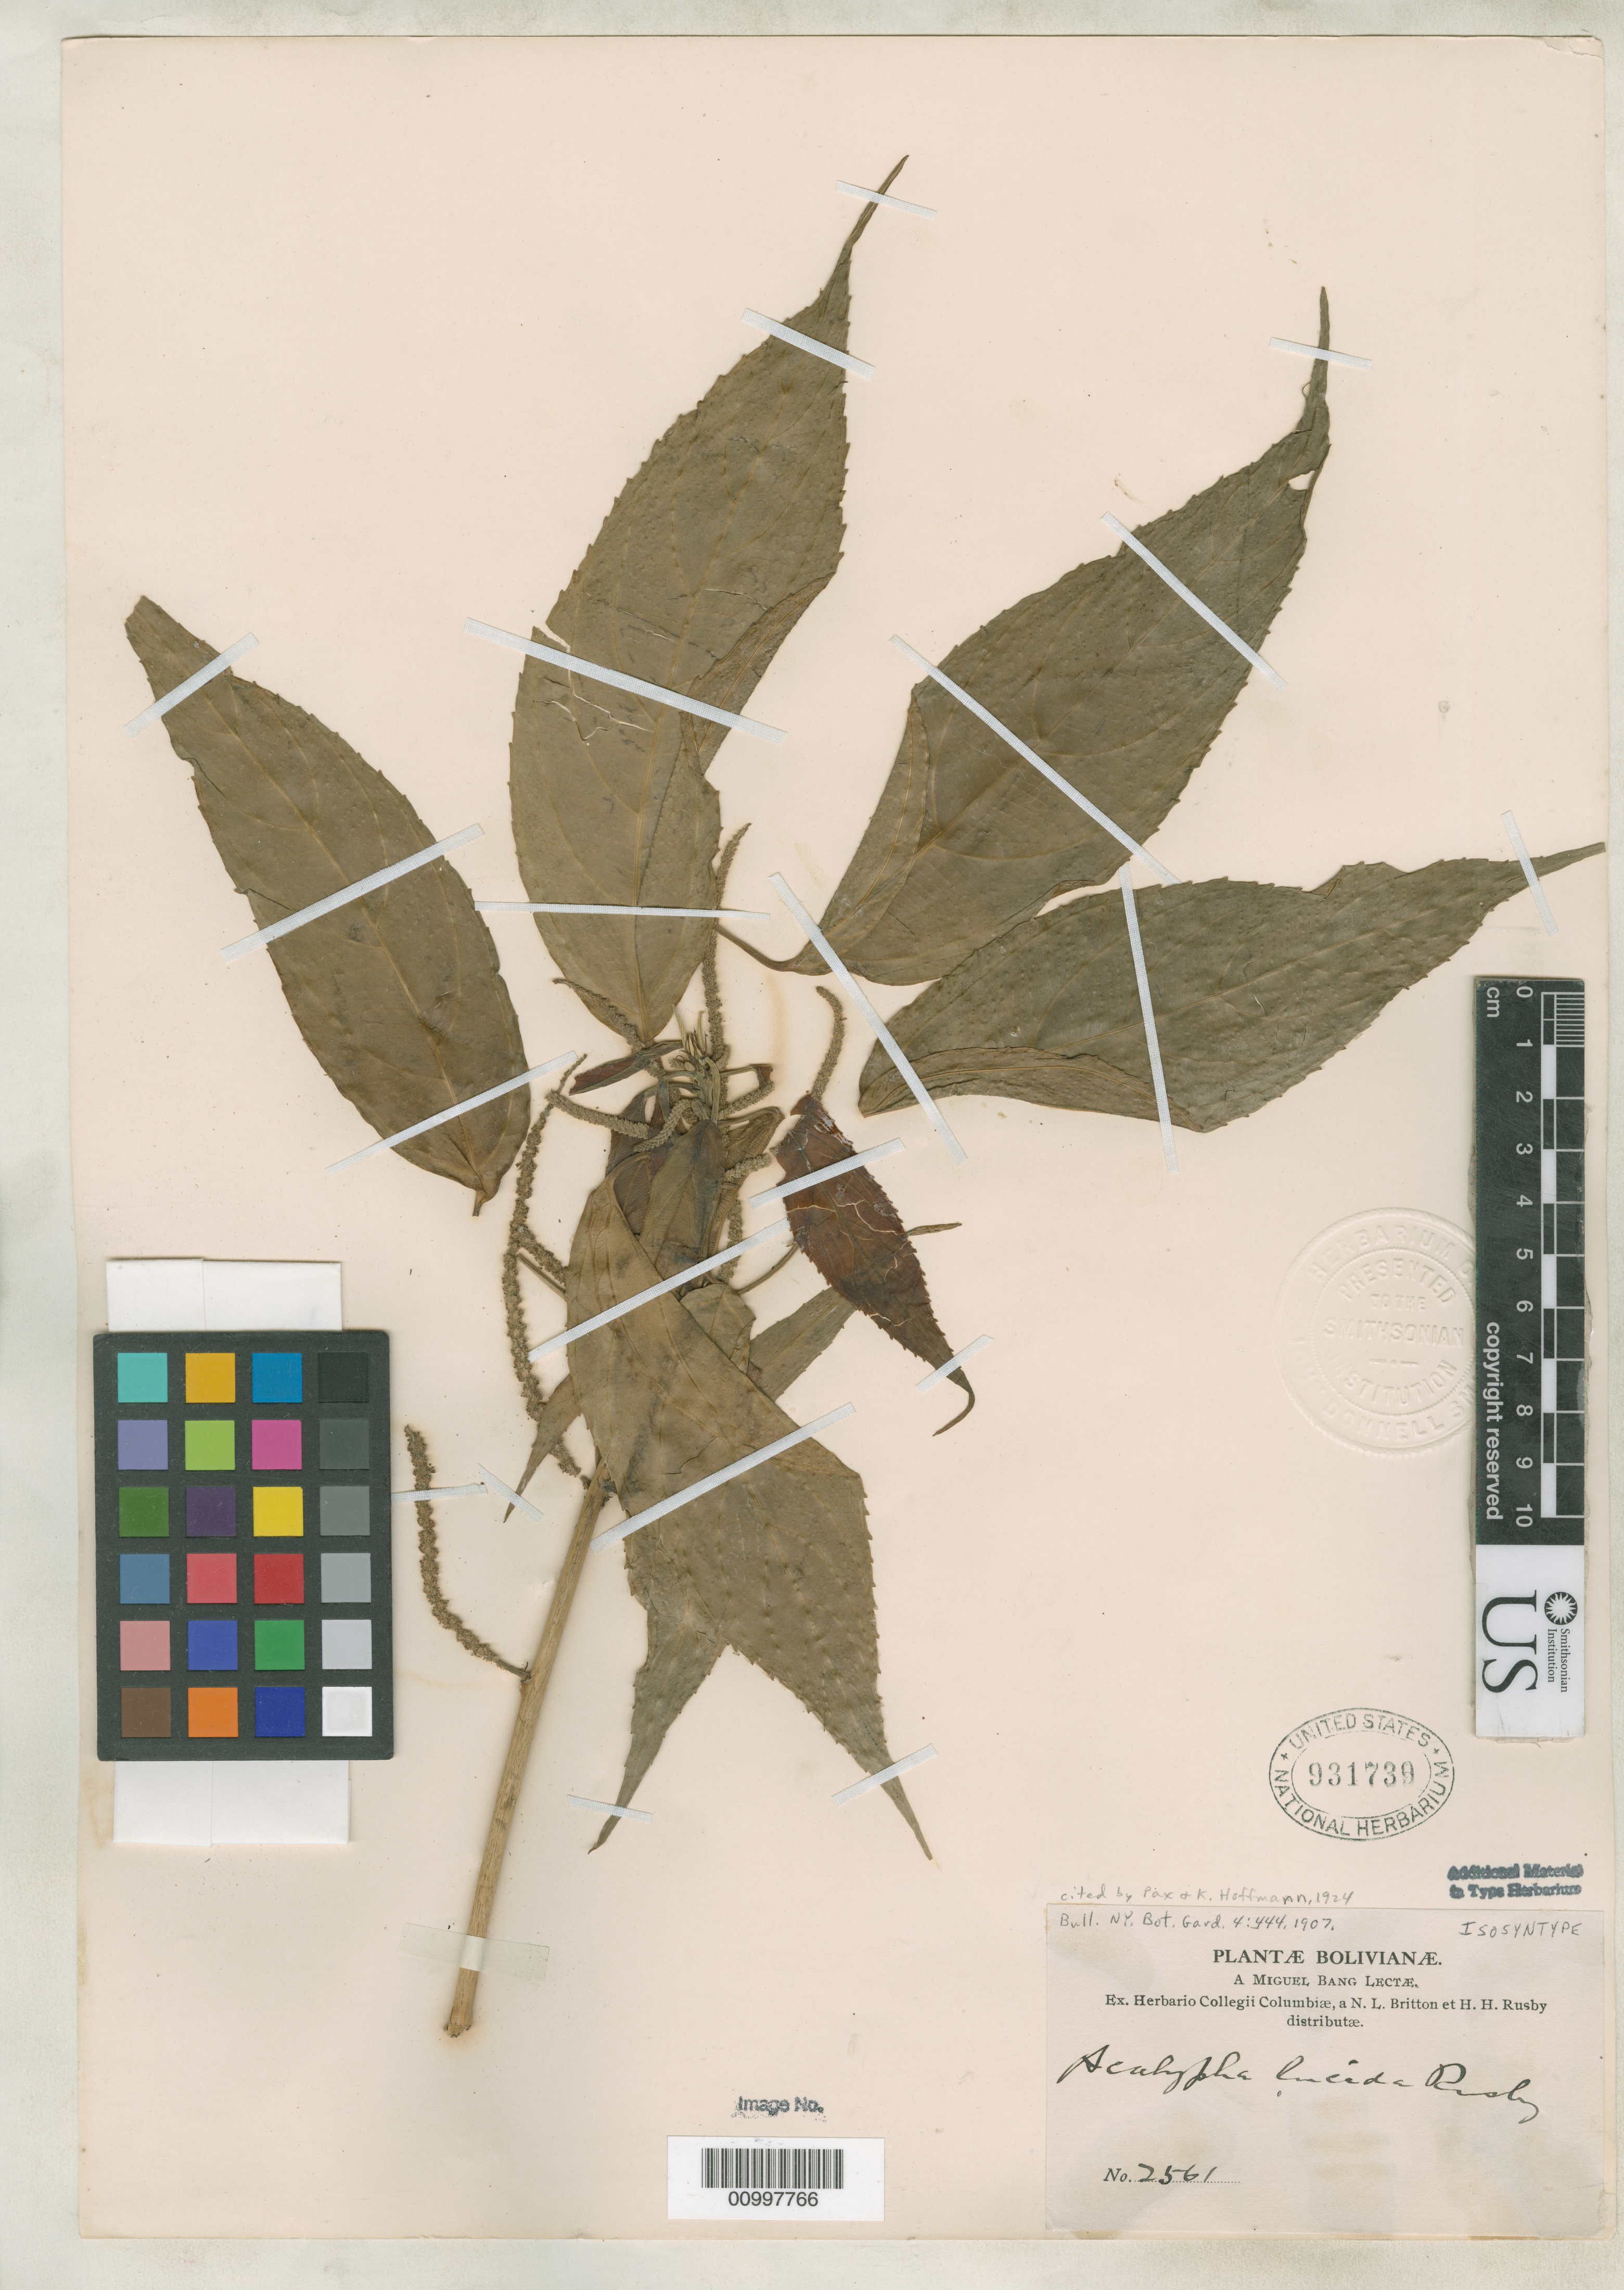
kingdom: Plantae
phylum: Tracheophyta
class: Magnoliopsida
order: Malpighiales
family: Euphorbiaceae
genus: Acalypha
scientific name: Acalypha lucida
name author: Rusby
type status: Isosyntype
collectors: M. Bang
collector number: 2561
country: Bolivia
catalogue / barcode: US 931739